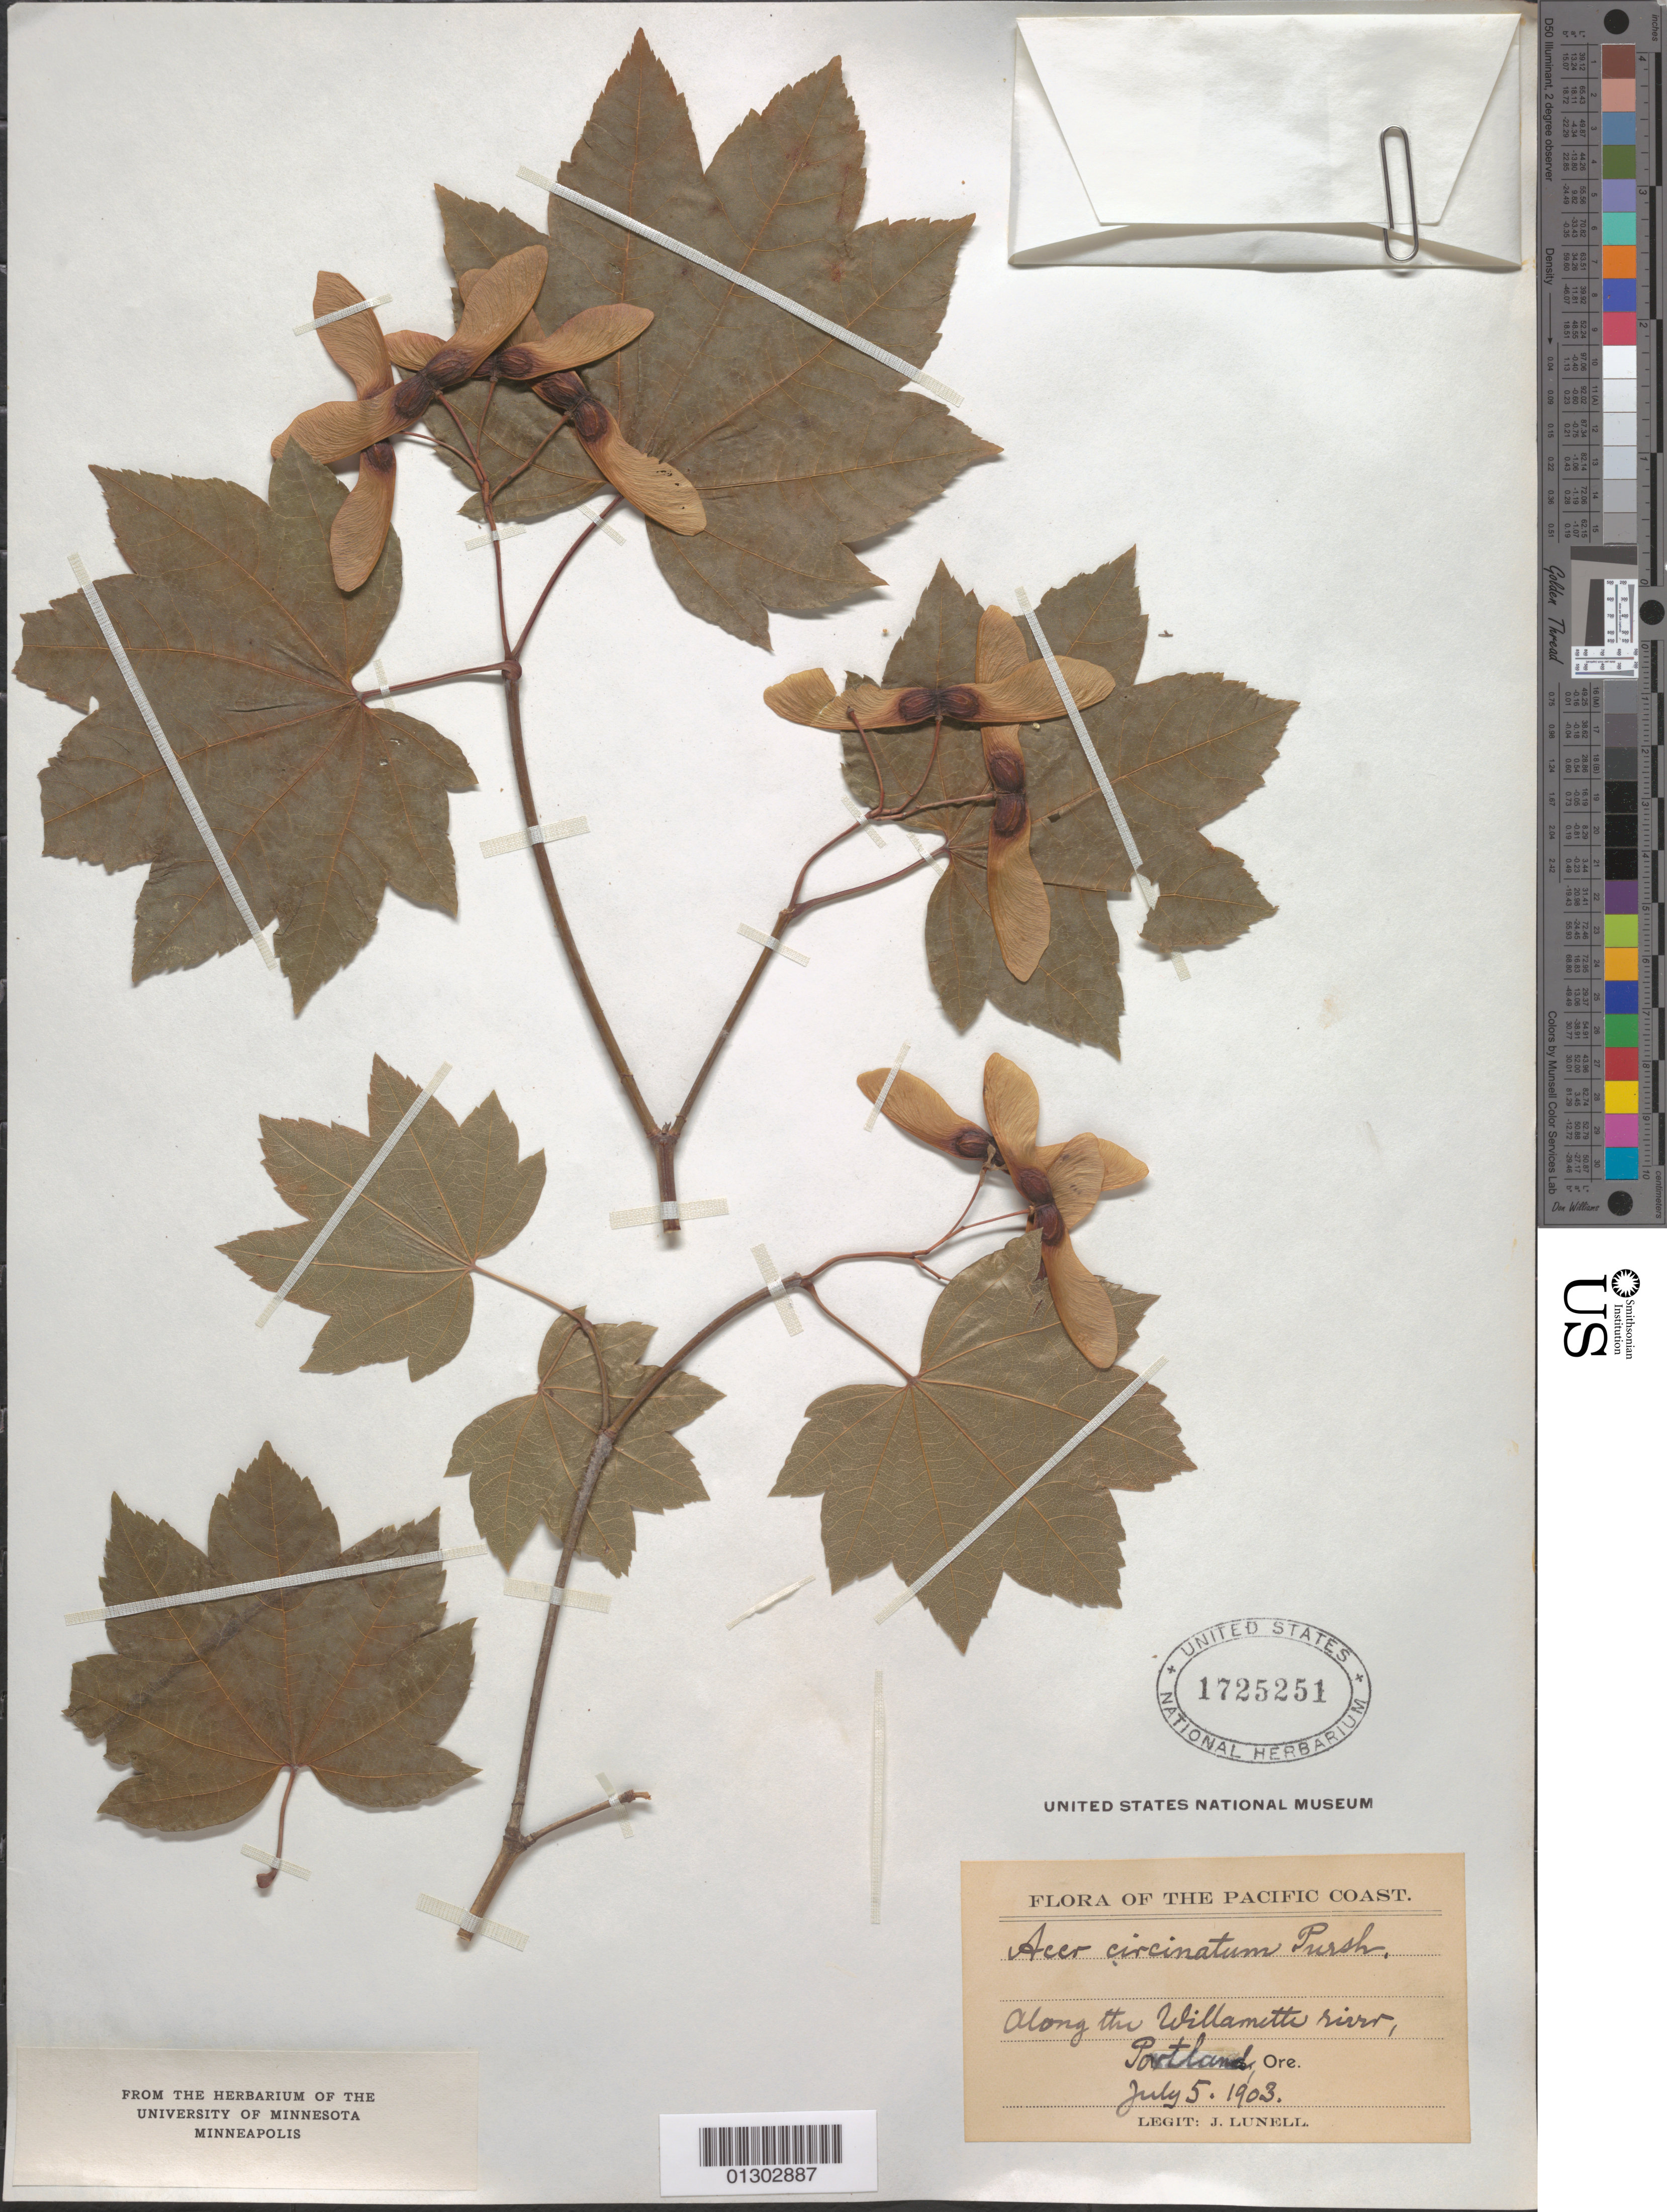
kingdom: Plantae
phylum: Tracheophyta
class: Magnoliopsida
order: Sapindales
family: Sapindaceae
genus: Acer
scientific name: Acer circinatum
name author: Pursh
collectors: J. Lunell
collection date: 1903-07-05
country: United States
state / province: Oregon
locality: Portland, along the Wilamette River.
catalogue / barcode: US 1725251